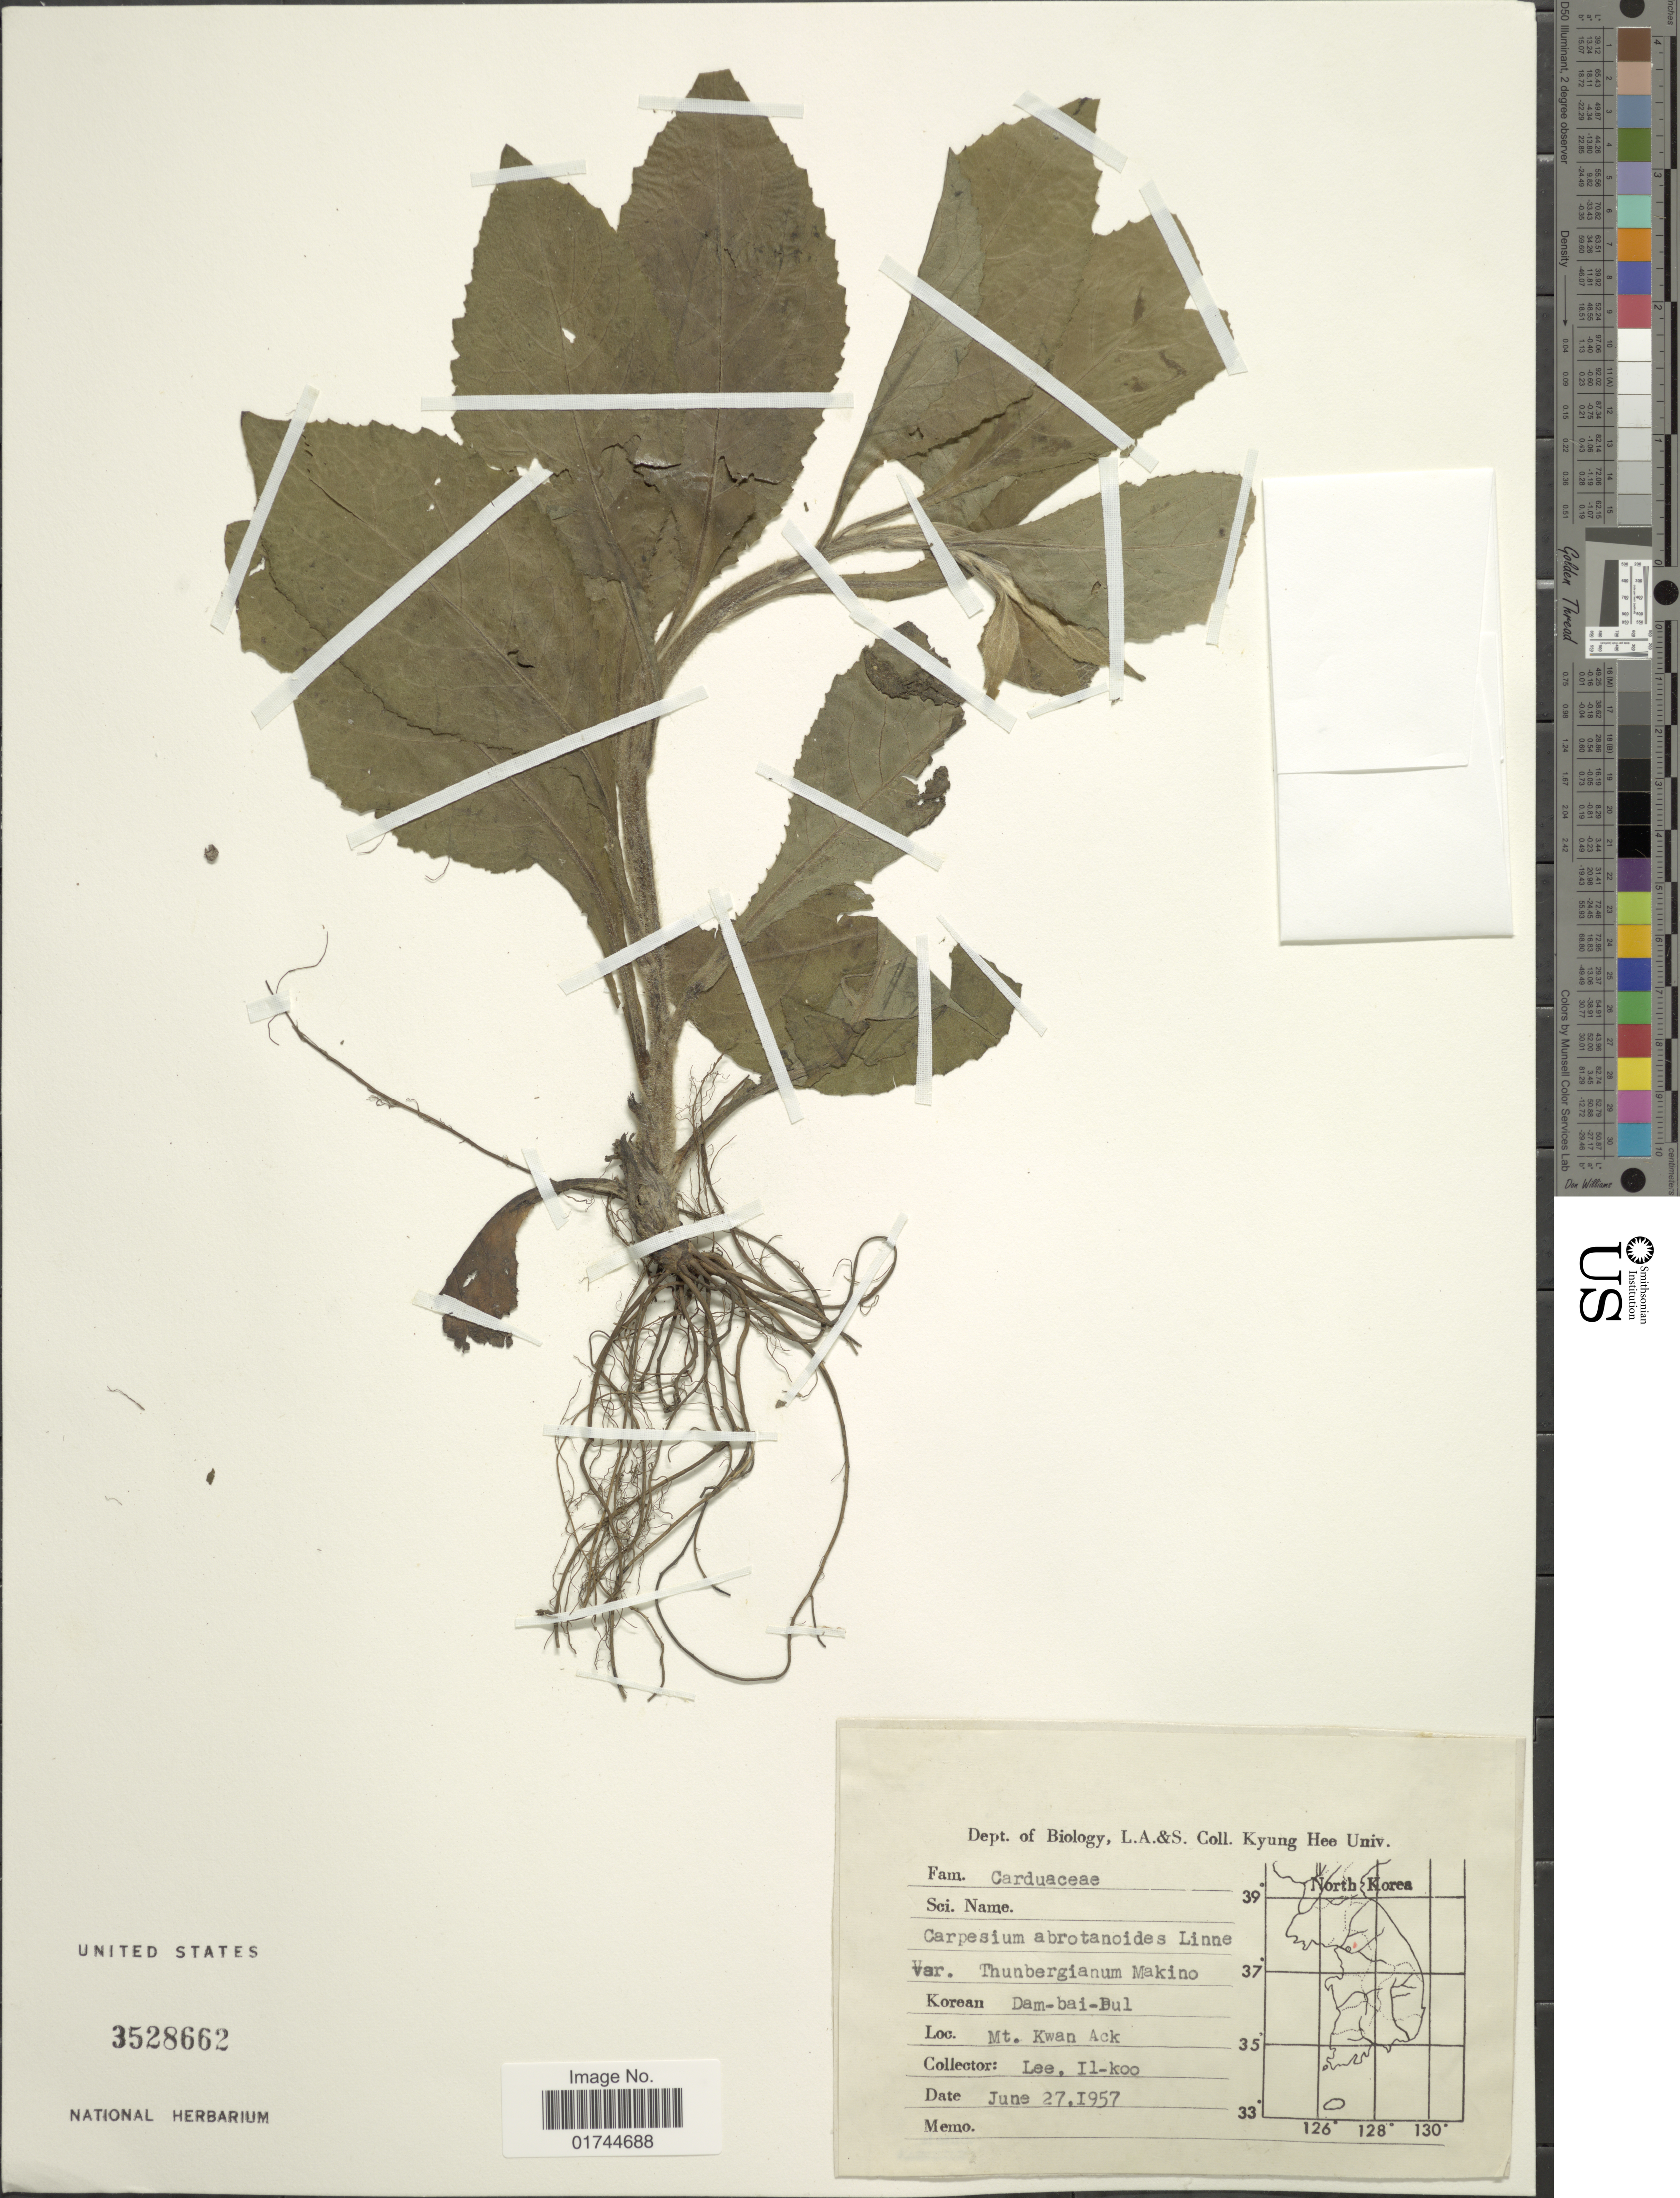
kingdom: Plantae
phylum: Tracheophyta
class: Magnoliopsida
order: Asterales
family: Asteraceae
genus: Carpesium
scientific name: Carpesium abrotanoides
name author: L.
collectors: I. Lee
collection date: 1957-06-27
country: South Korea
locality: Mt. Kwan Ack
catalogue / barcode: US 3528662